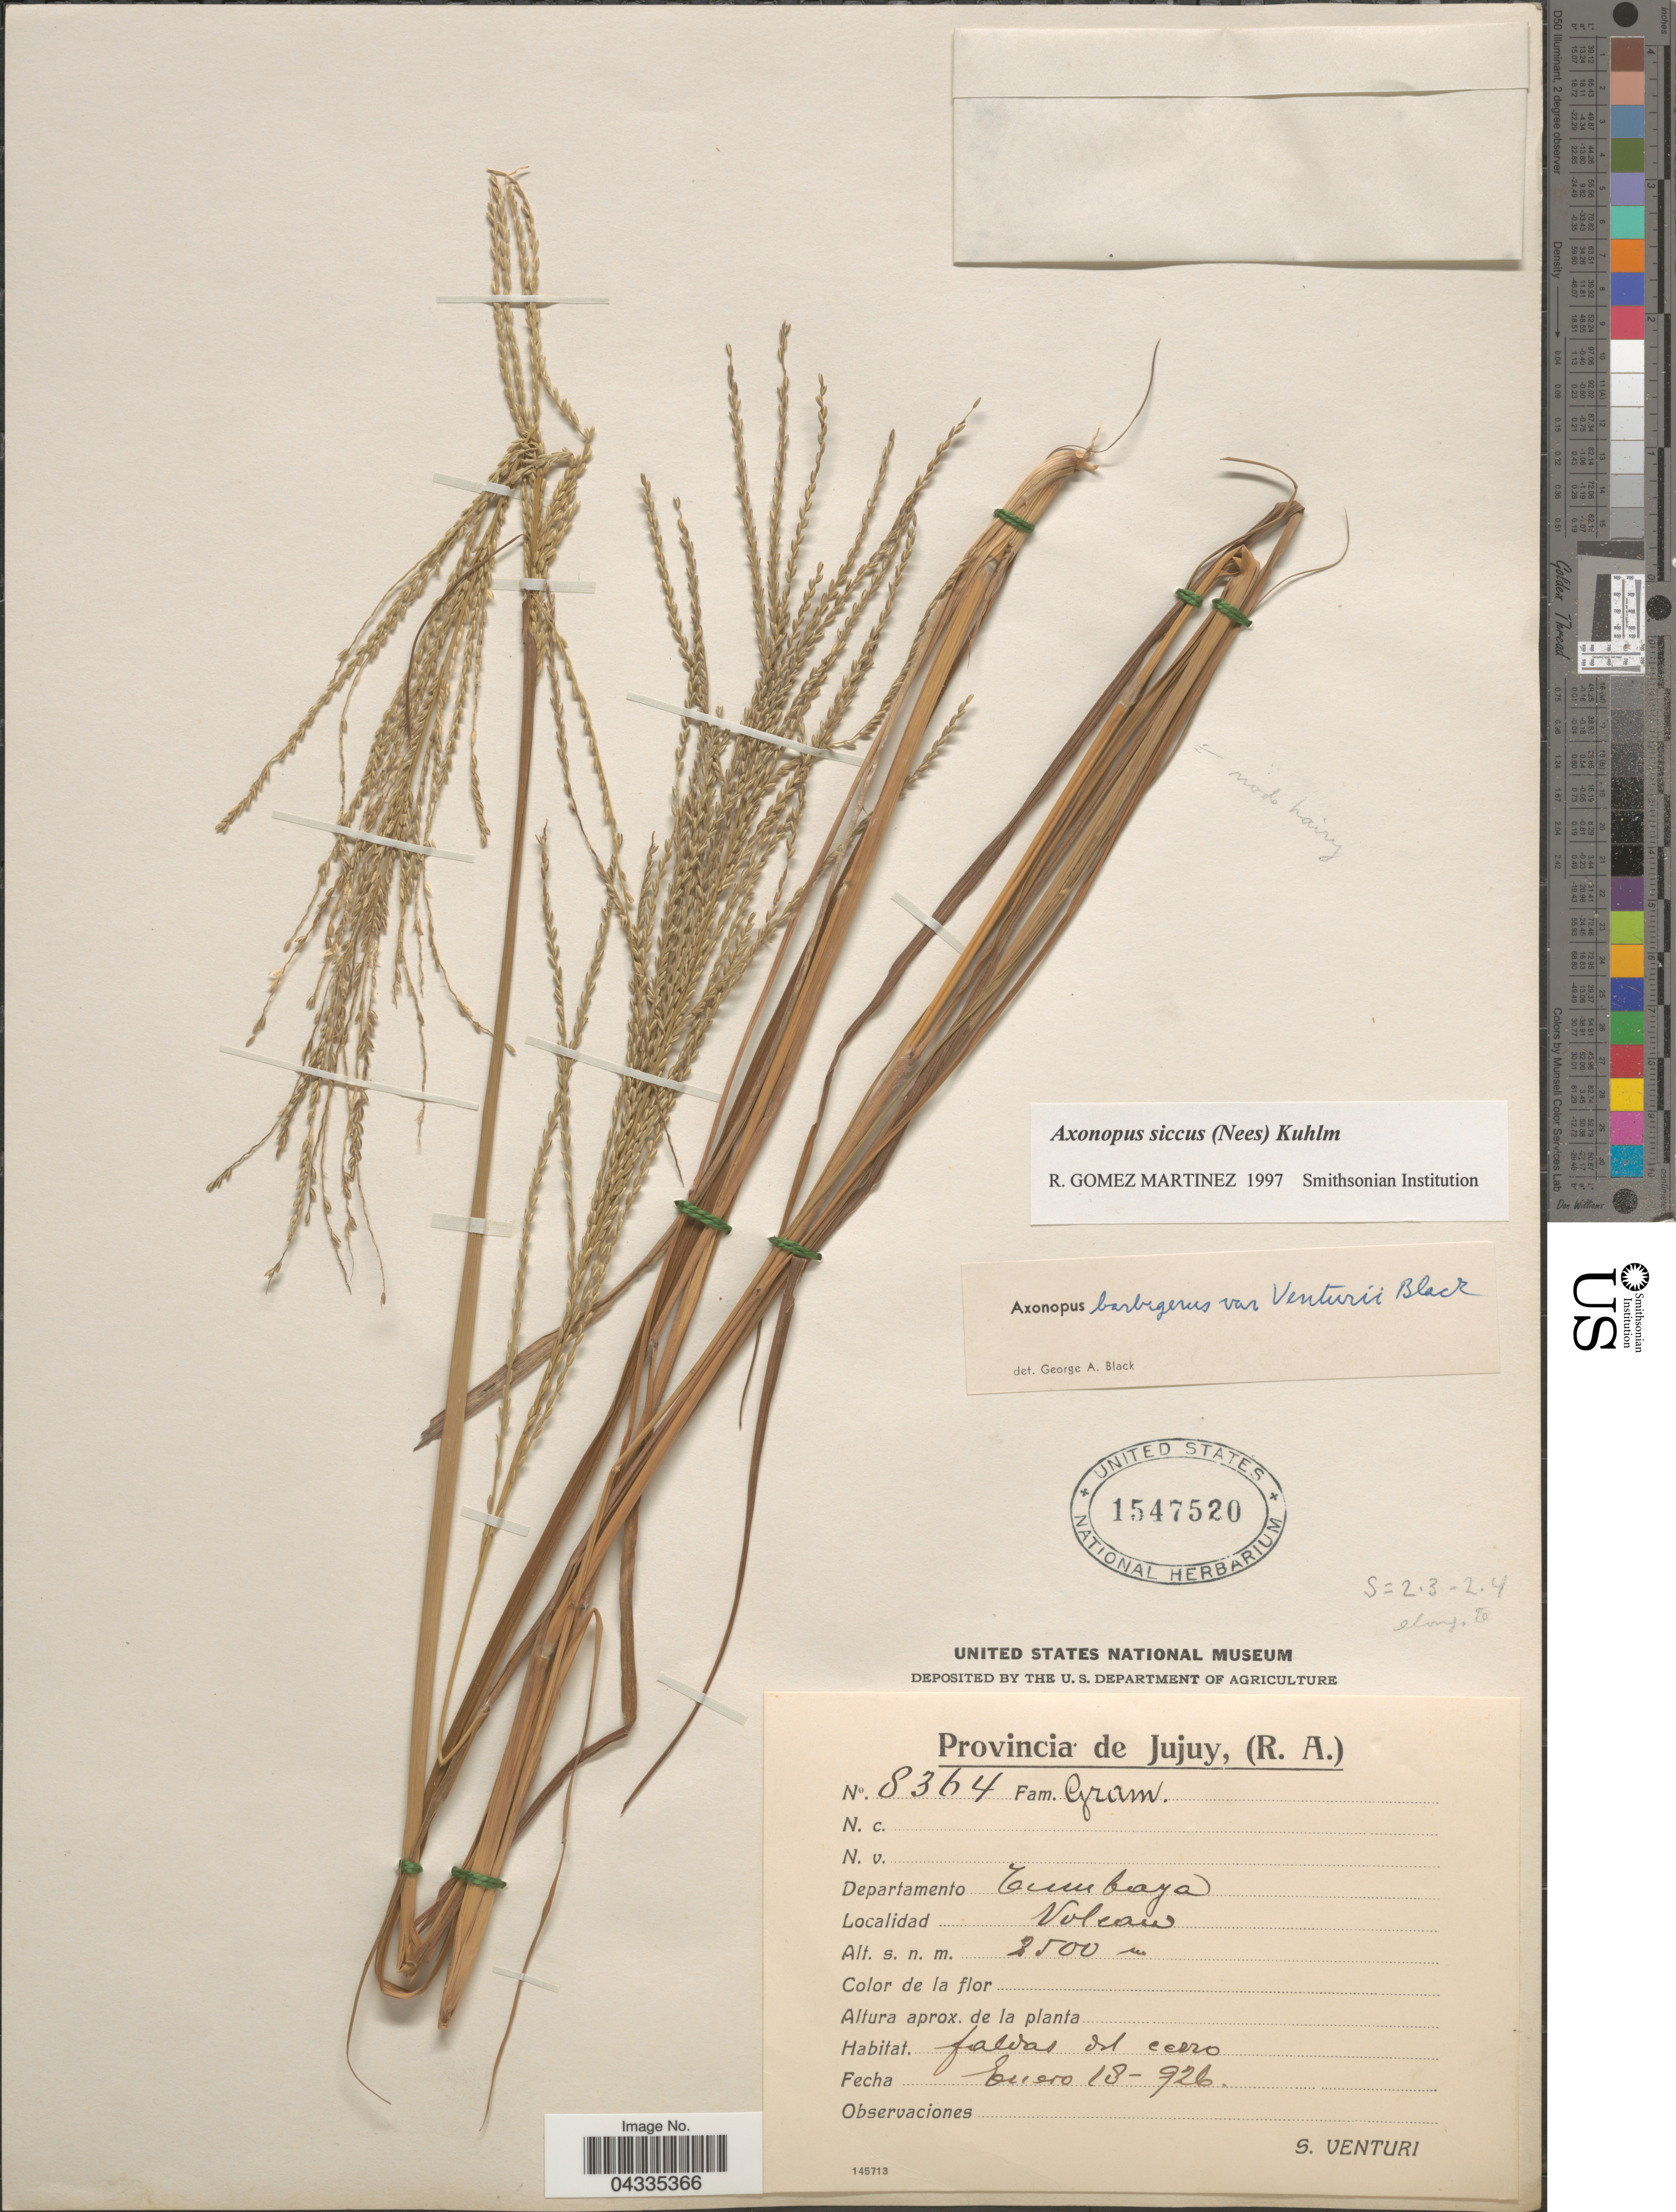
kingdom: Plantae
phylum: Tracheophyta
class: Liliopsida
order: Poales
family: Poaceae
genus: Axonopus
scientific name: Axonopus siccus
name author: (Nees) Kuhlm.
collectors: S. Venturi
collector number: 8364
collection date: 1926-01-18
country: Argentina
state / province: Jujuy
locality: (R.A.) Departamento Cumbaya. Volcan. Faldas del cerro.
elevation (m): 2500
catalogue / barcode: US 1547520